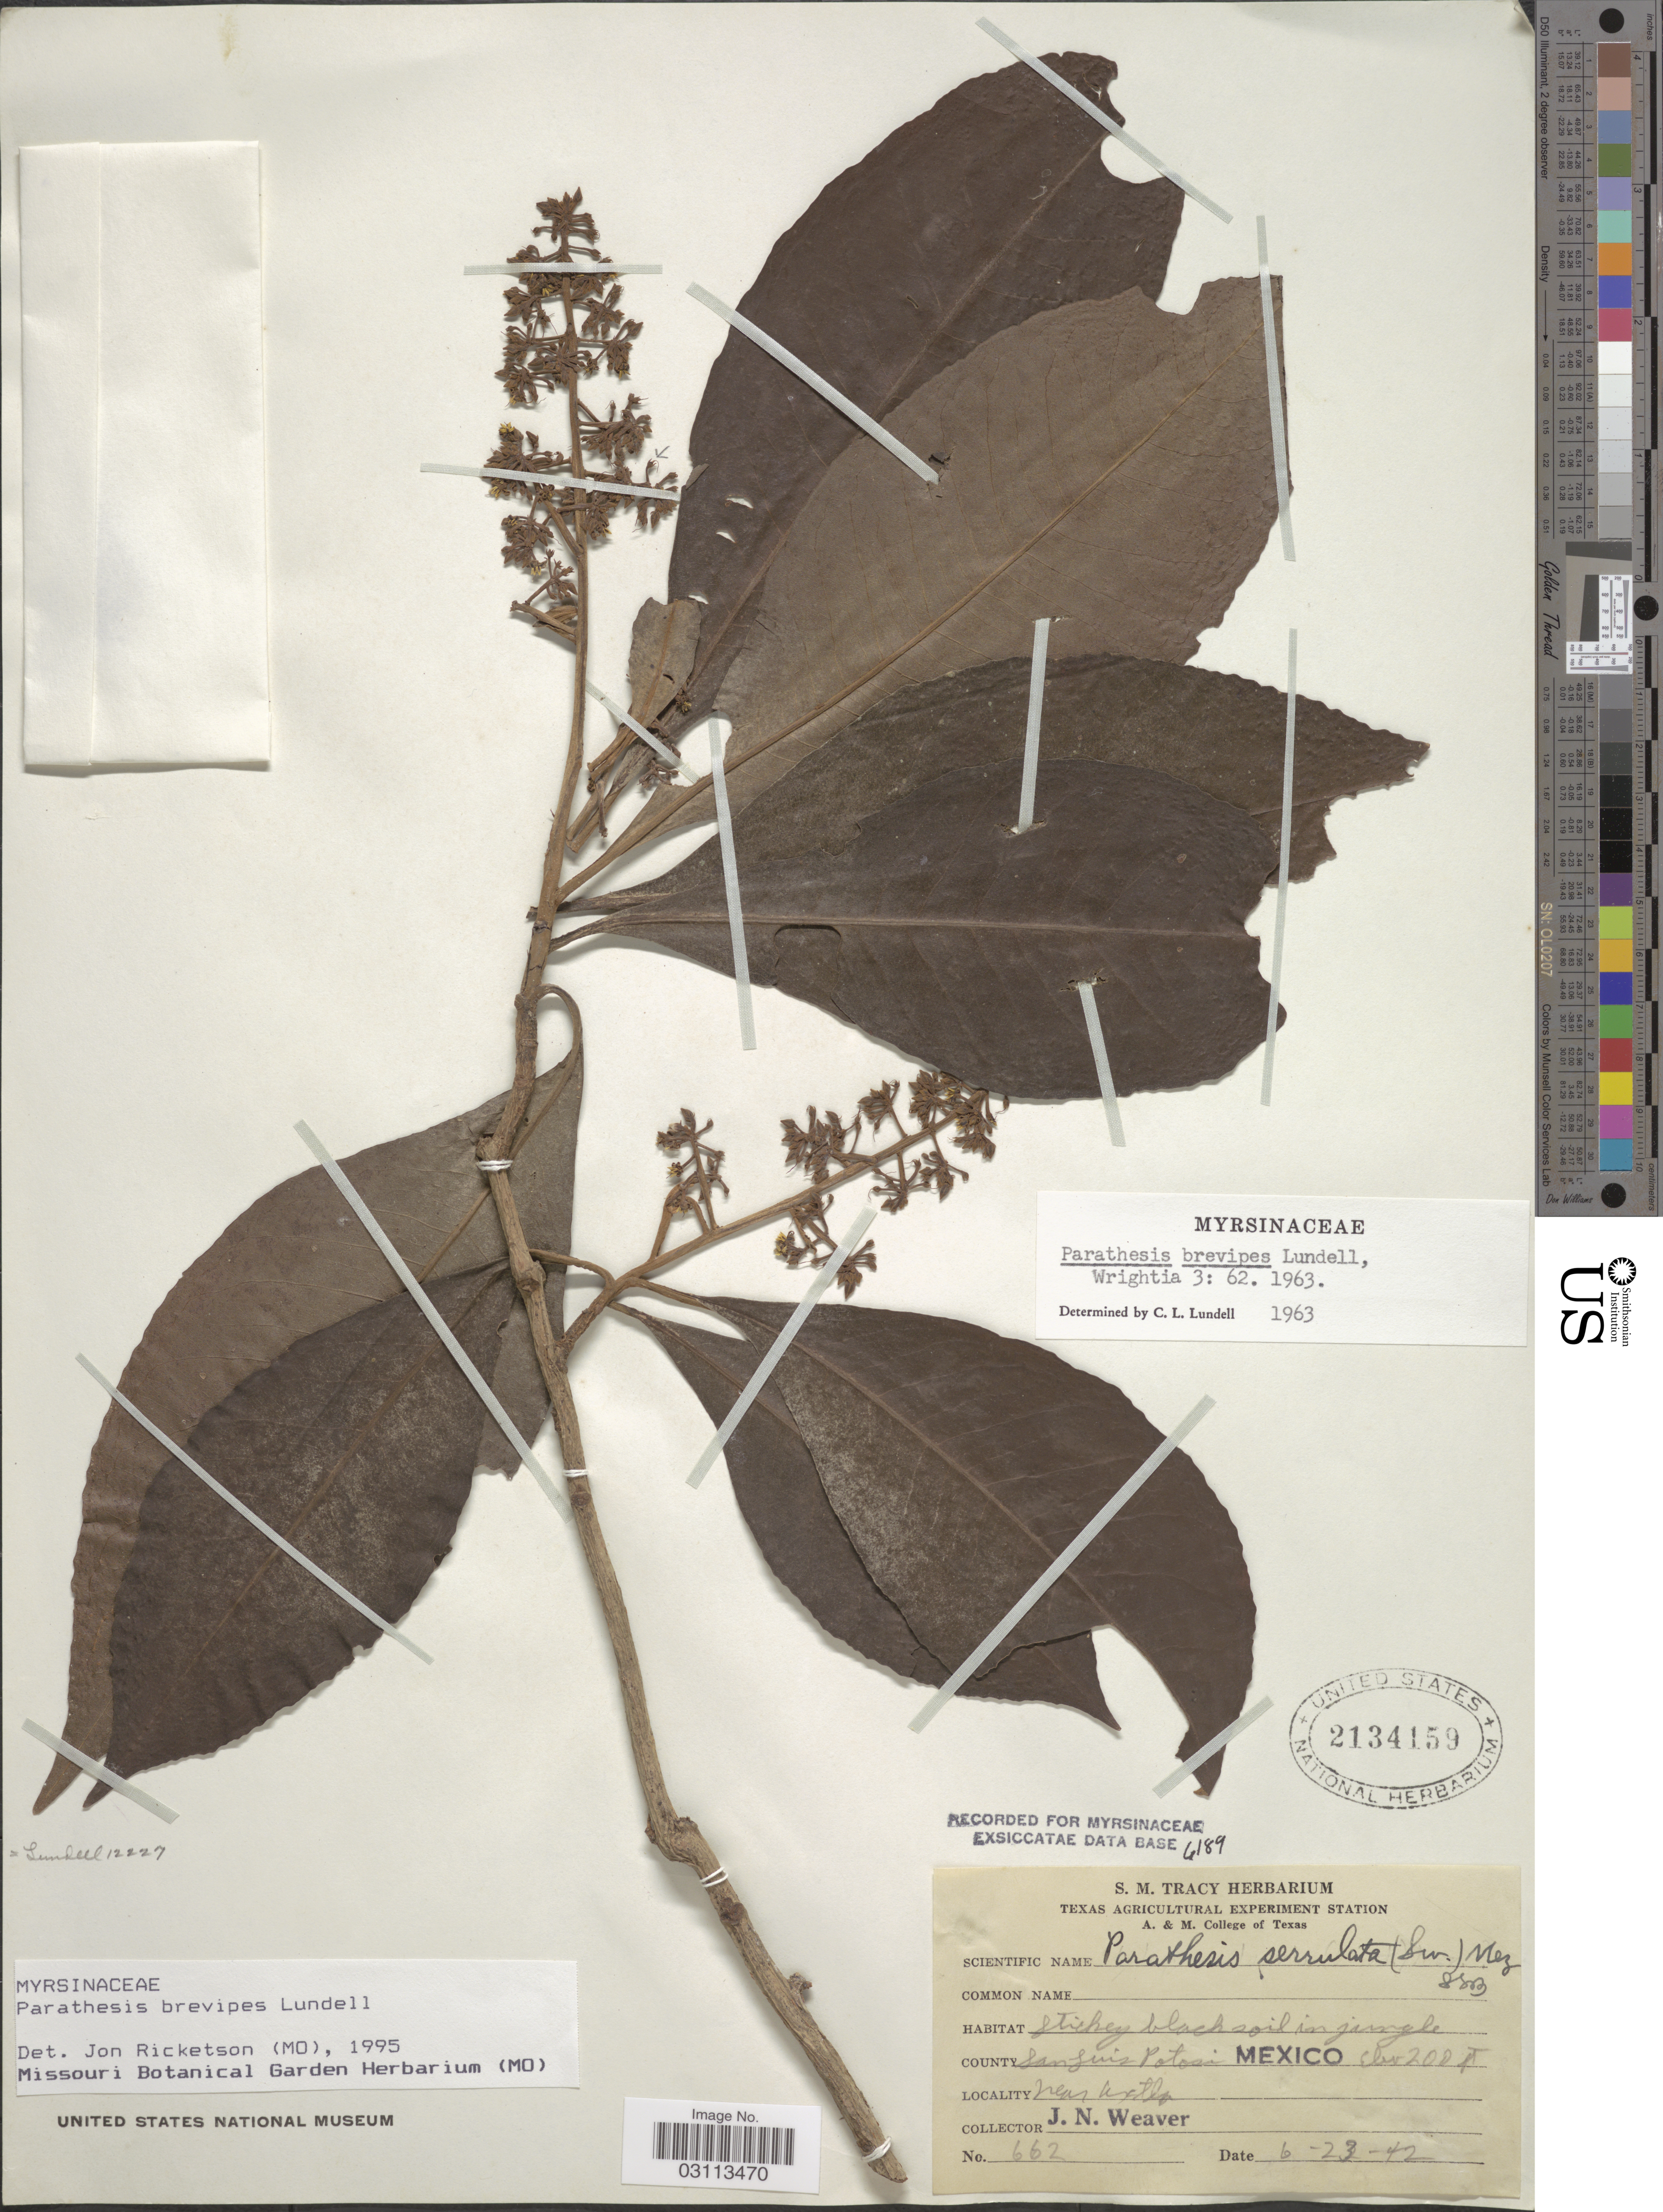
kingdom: Plantae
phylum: Tracheophyta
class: Magnoliopsida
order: Ericales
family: Primulaceae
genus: Parathesis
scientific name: Parathesis brevipes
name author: Lundell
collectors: J. N. Weaver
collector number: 662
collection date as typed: Transcribed d/m/y: 23/6/42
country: Mexico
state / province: San Luis Potosí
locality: County San Luis Potosí. Near Axtla.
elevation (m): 61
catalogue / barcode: US 2134159